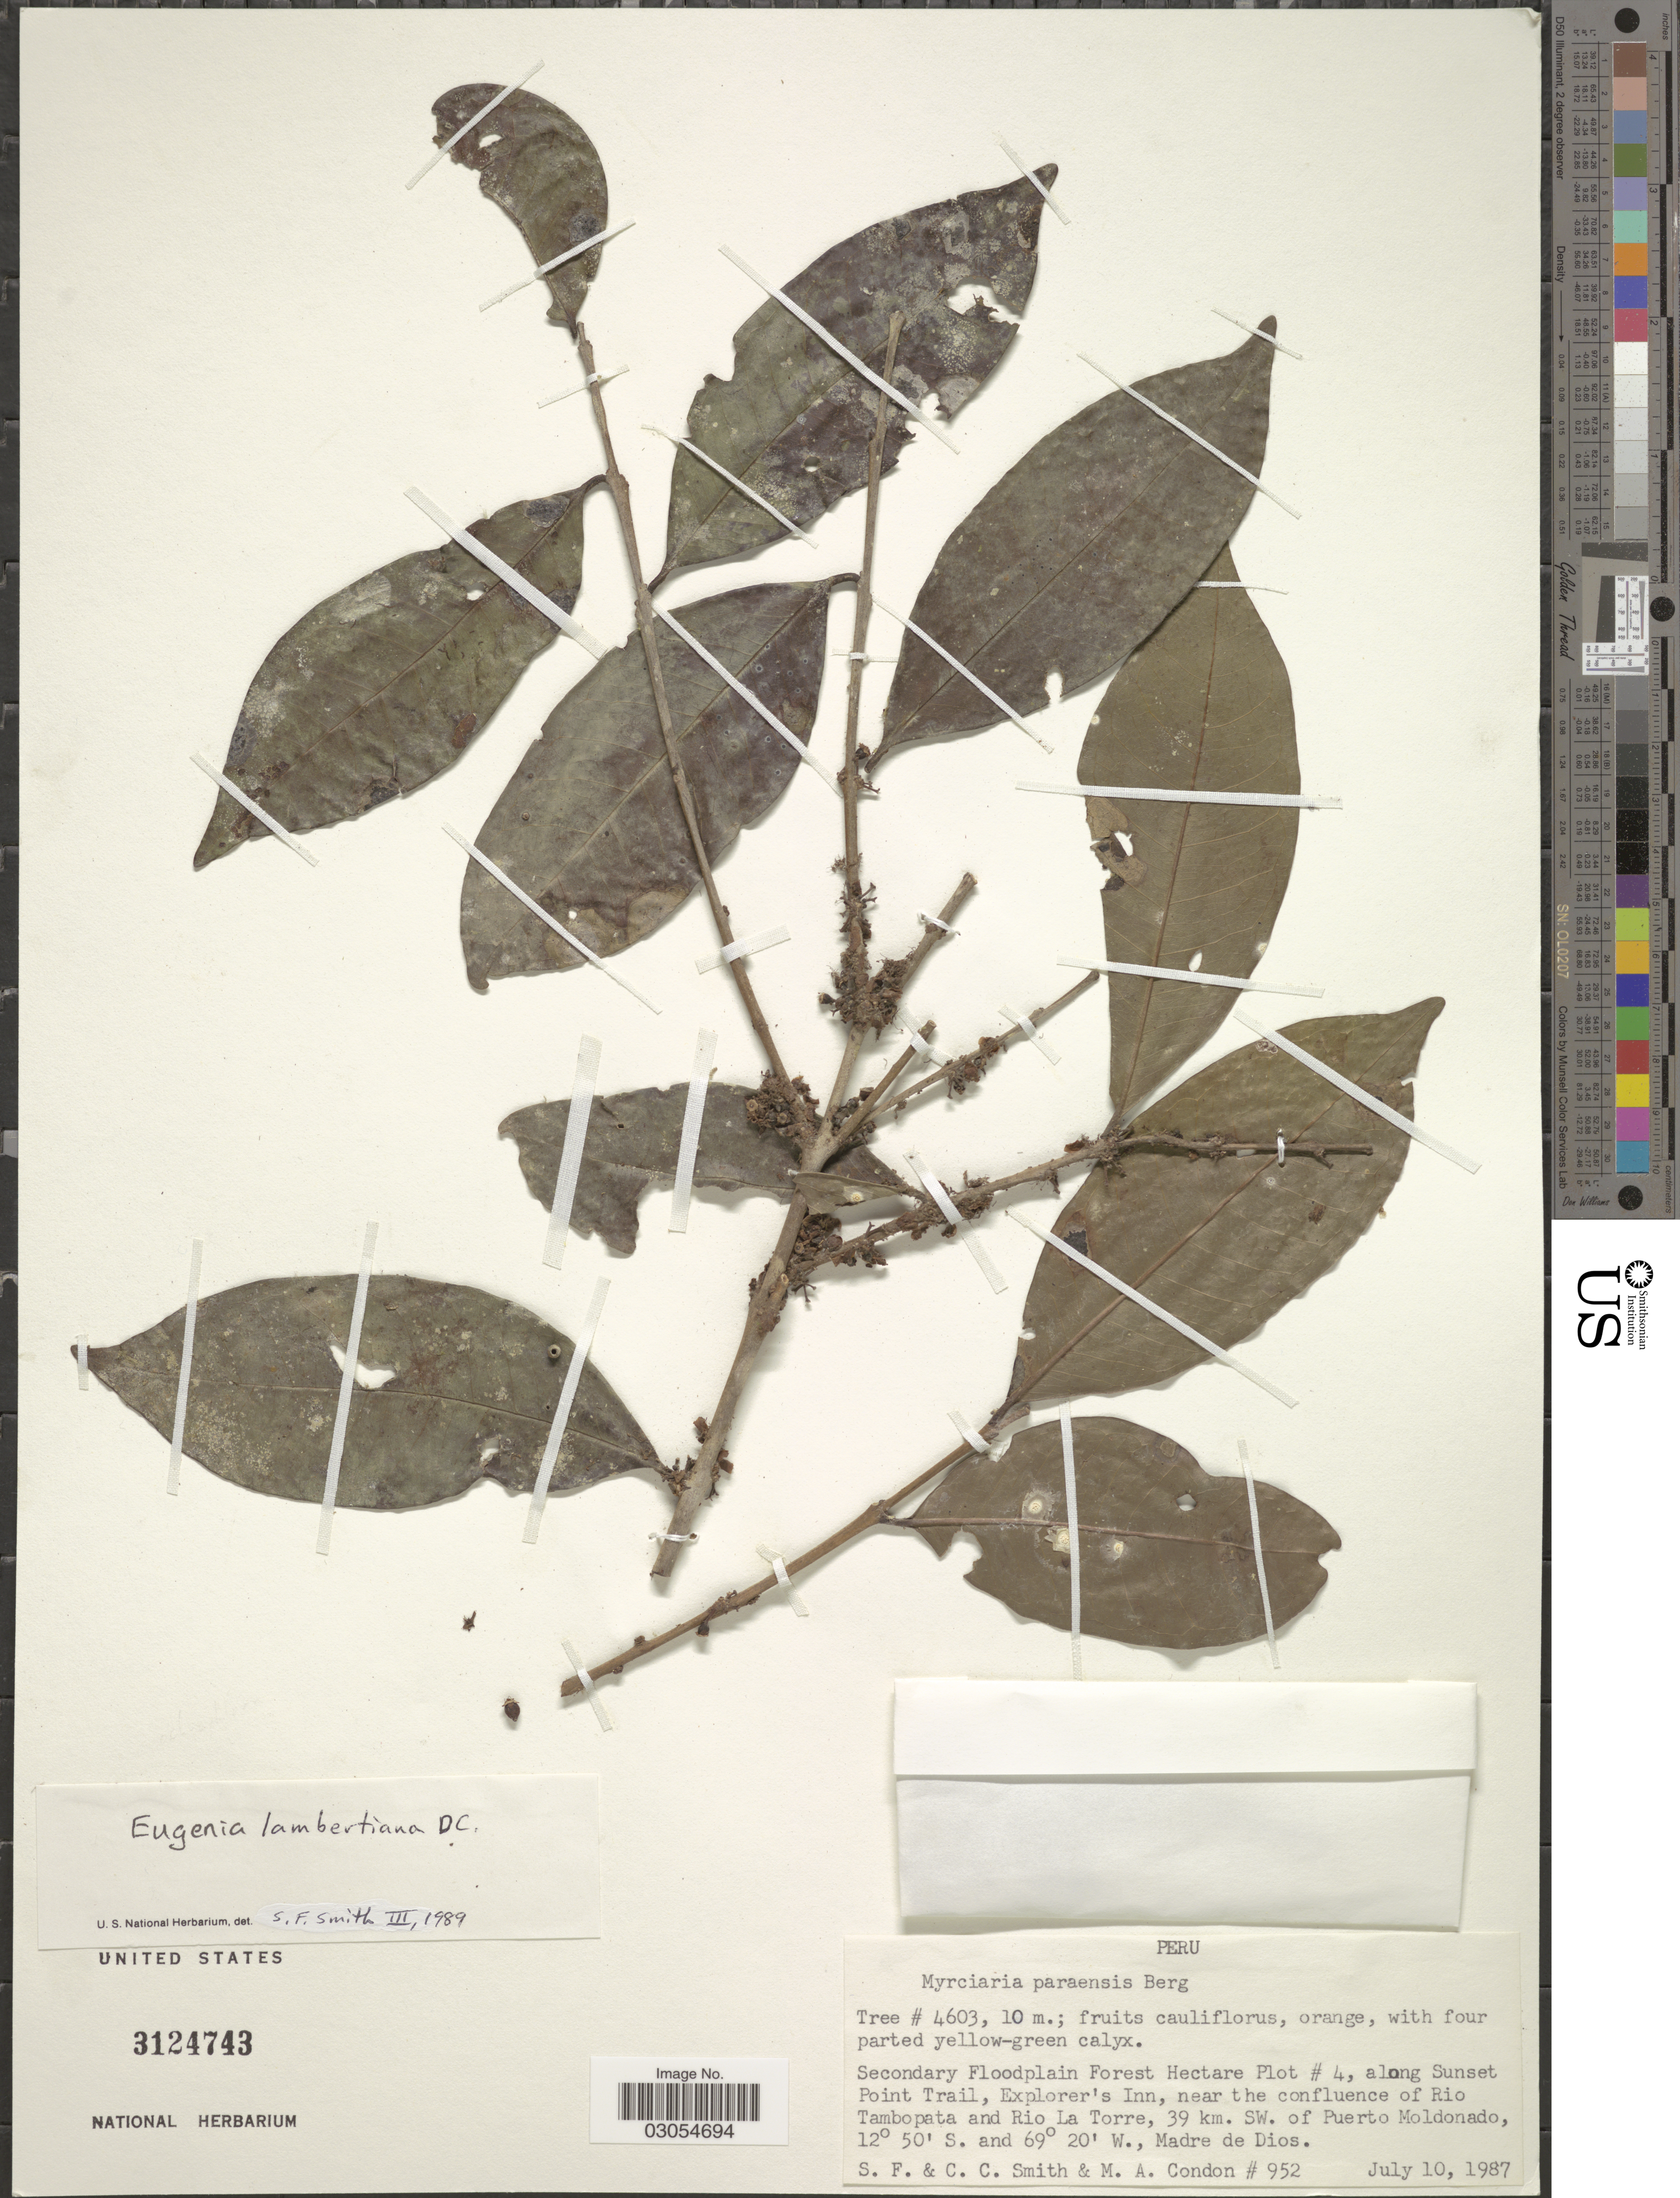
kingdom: Plantae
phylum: Tracheophyta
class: Magnoliopsida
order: Myrtales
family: Myrtaceae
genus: Eugenia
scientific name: Eugenia lambertiana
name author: DC.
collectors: S.F. Smith, C. C. Smith & M. Condon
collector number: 952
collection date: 1987-07-10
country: Peru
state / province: Madre de Dios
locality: Secondary Floodplain Forest Hectare Plot # 4, along Sunset Point Trail, Explorer's Inn, near the confluence of Rio Tambopata and Rio La Torre, 39 km. SW. of Puerto Moldonado.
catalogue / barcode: US 3124743